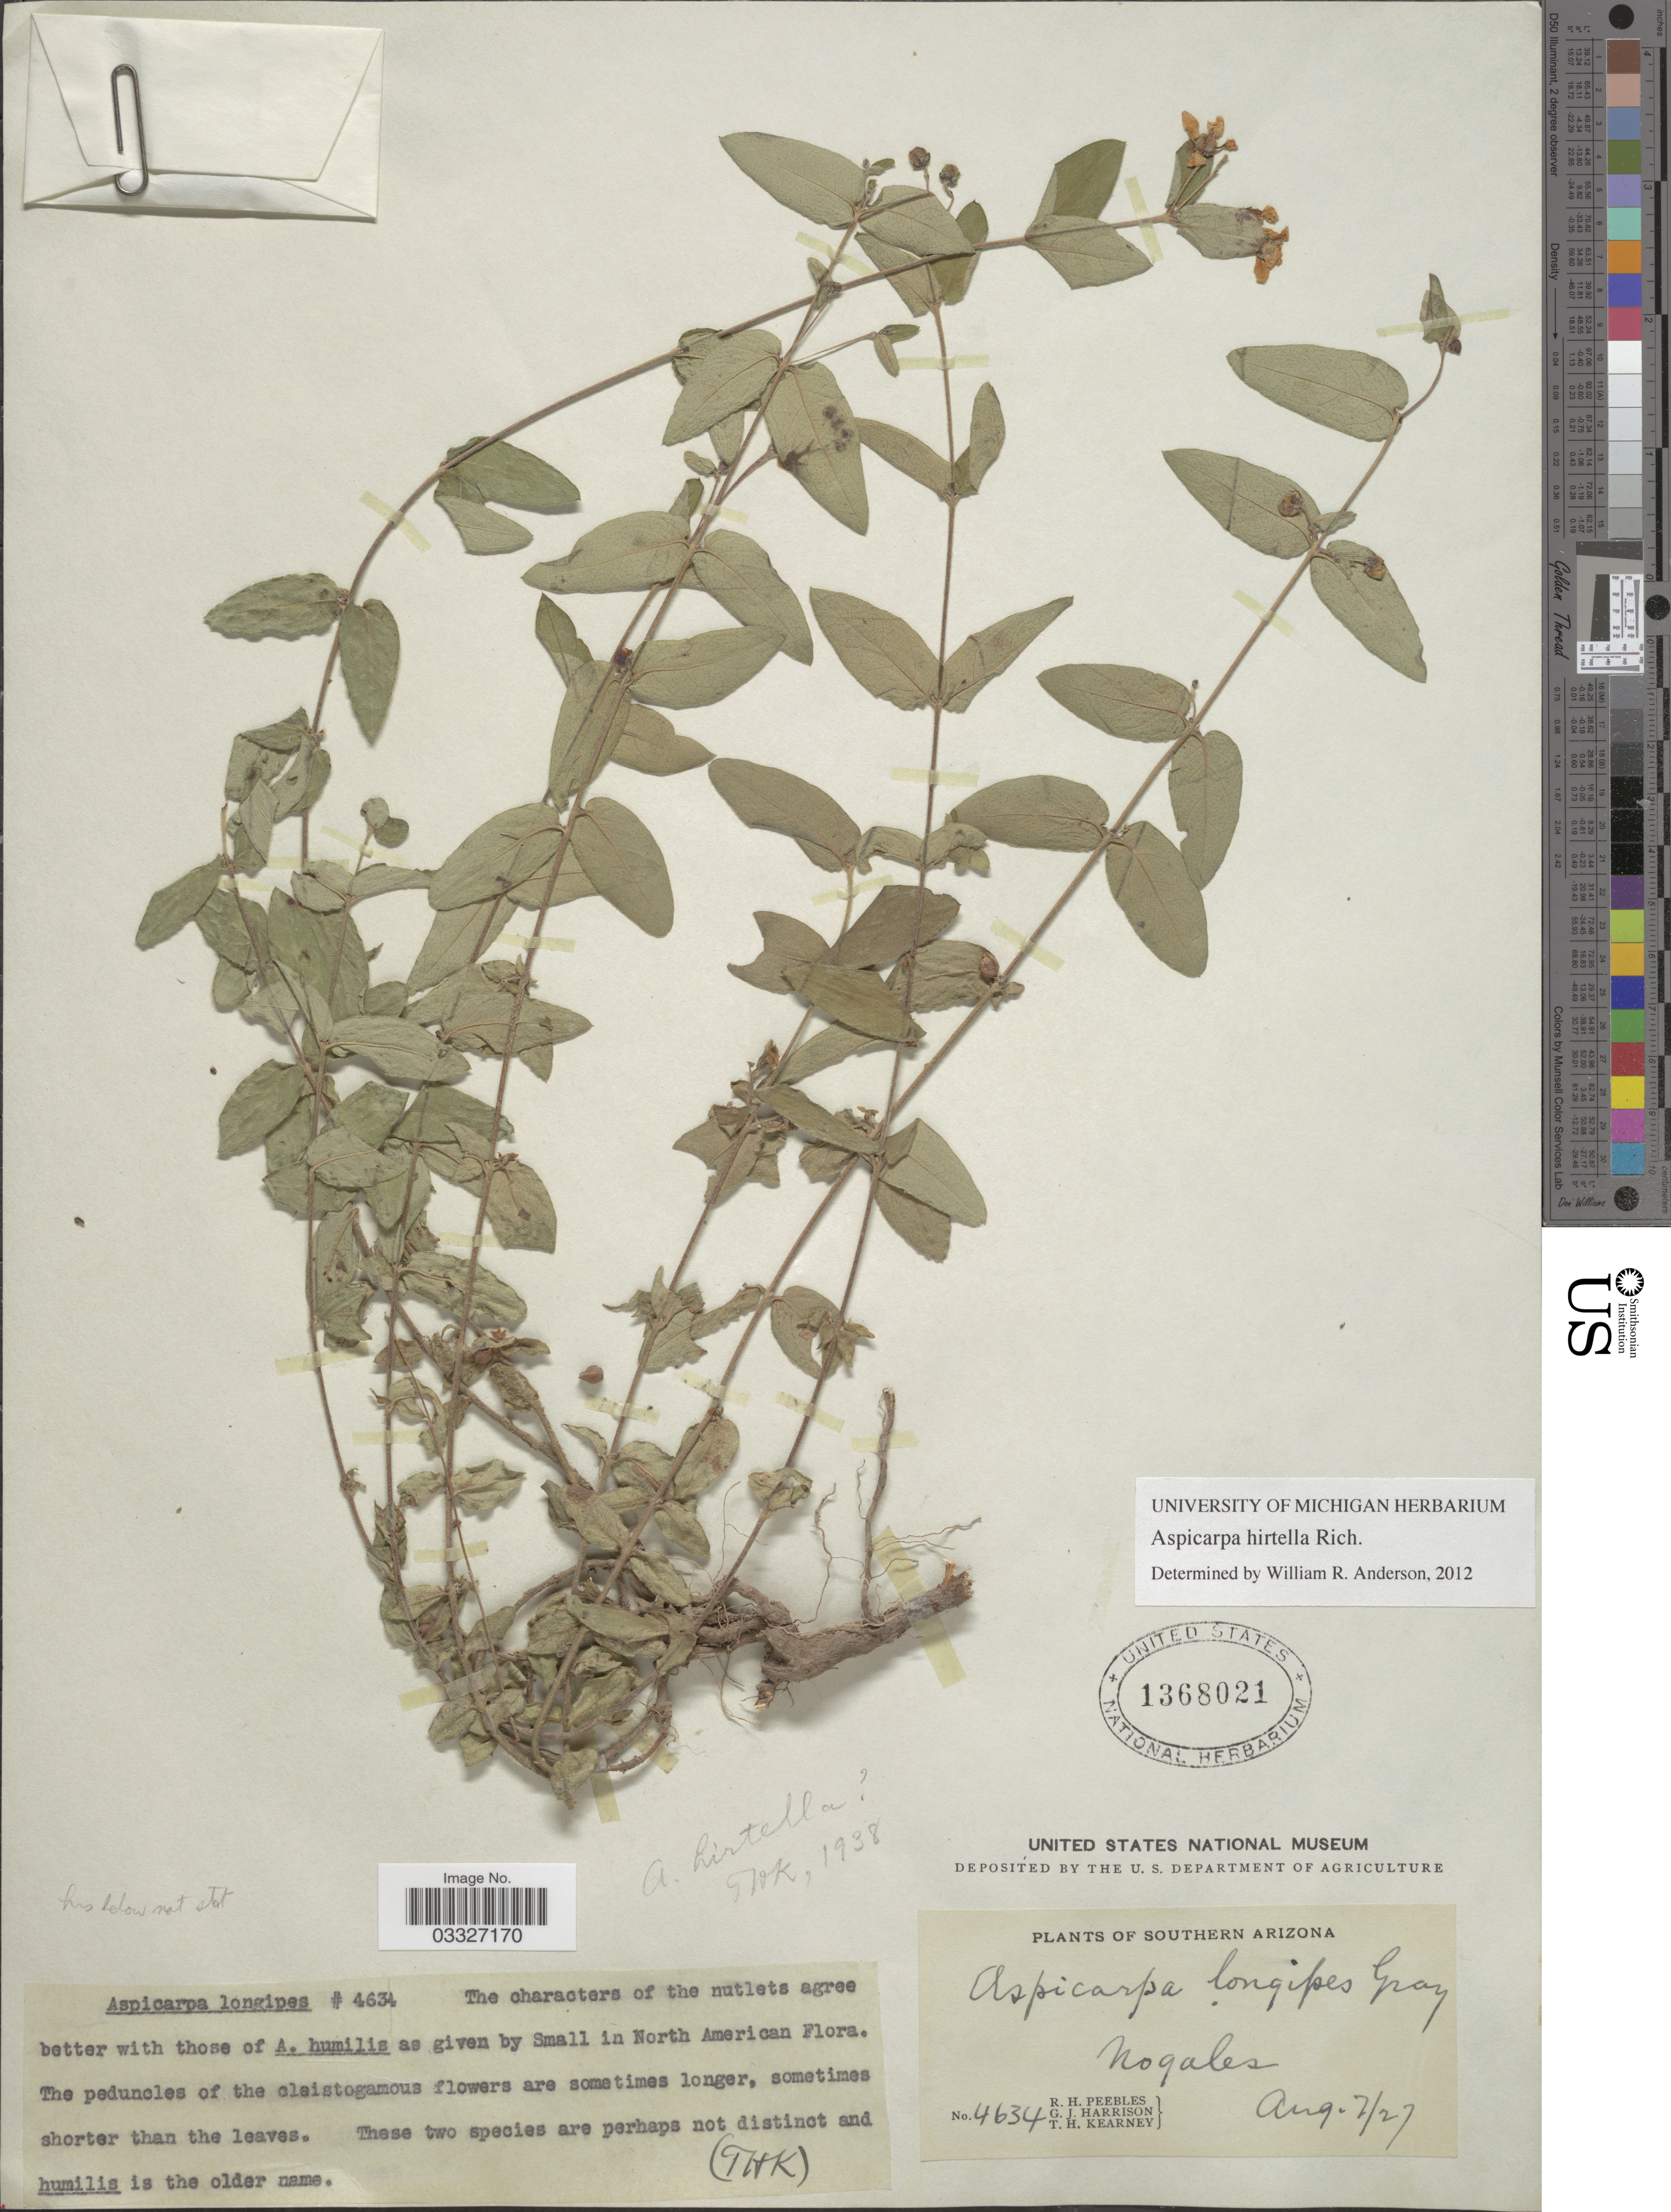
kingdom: Plantae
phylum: Tracheophyta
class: Magnoliopsida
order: Malpighiales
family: Malpighiaceae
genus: Aspicarpa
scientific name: Aspicarpa hirtella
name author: Rich.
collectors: R. H. Peebles, G. J. Harrison & T. H. Kearney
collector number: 4634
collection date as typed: Transcribed d/m/y: 7/8/27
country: United States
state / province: Arizona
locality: Southern Arizona. Nogales.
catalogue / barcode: US 1368021